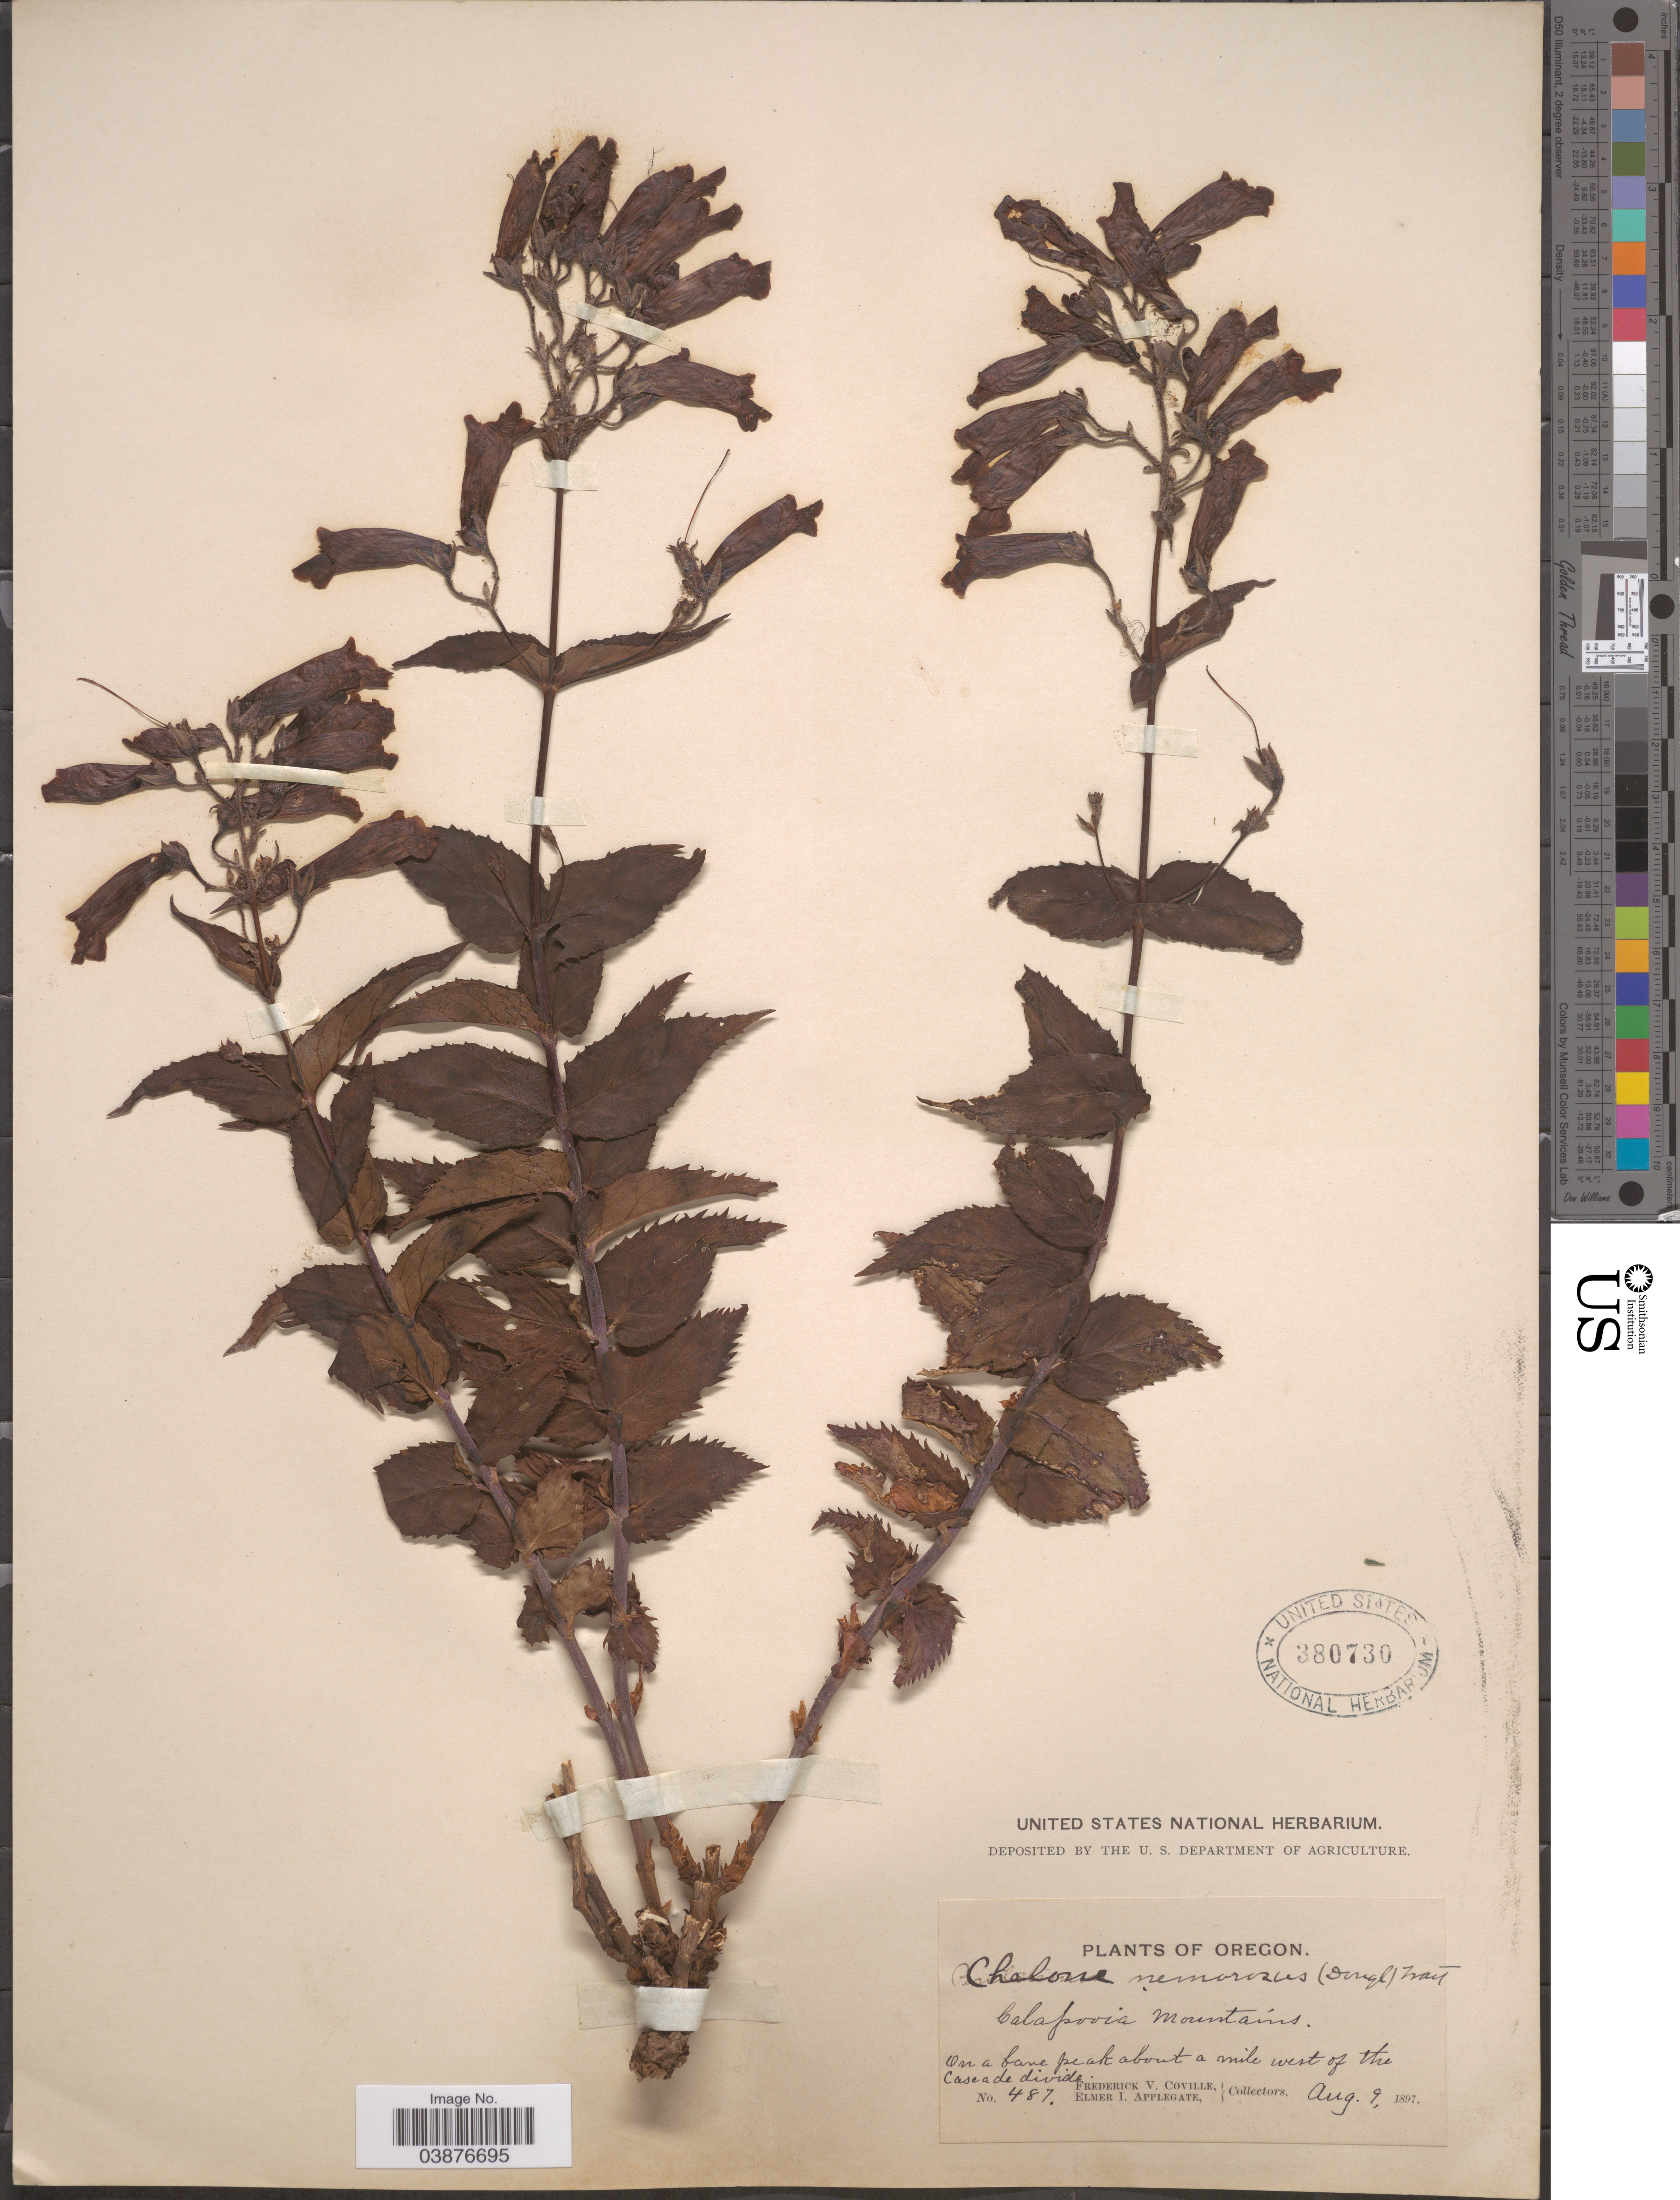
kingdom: Plantae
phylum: Tracheophyta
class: Magnoliopsida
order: Lamiales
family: Plantaginaceae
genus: Penstemon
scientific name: Penstemon nemorosus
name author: (Douglas ex Lindl.) Trautv.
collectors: F. V. Coville & E. I. Applegate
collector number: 487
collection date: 1897-08-09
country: United States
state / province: Oregon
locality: Calapooia Mountains. About a mile west of the Cascade divide.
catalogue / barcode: US 380730